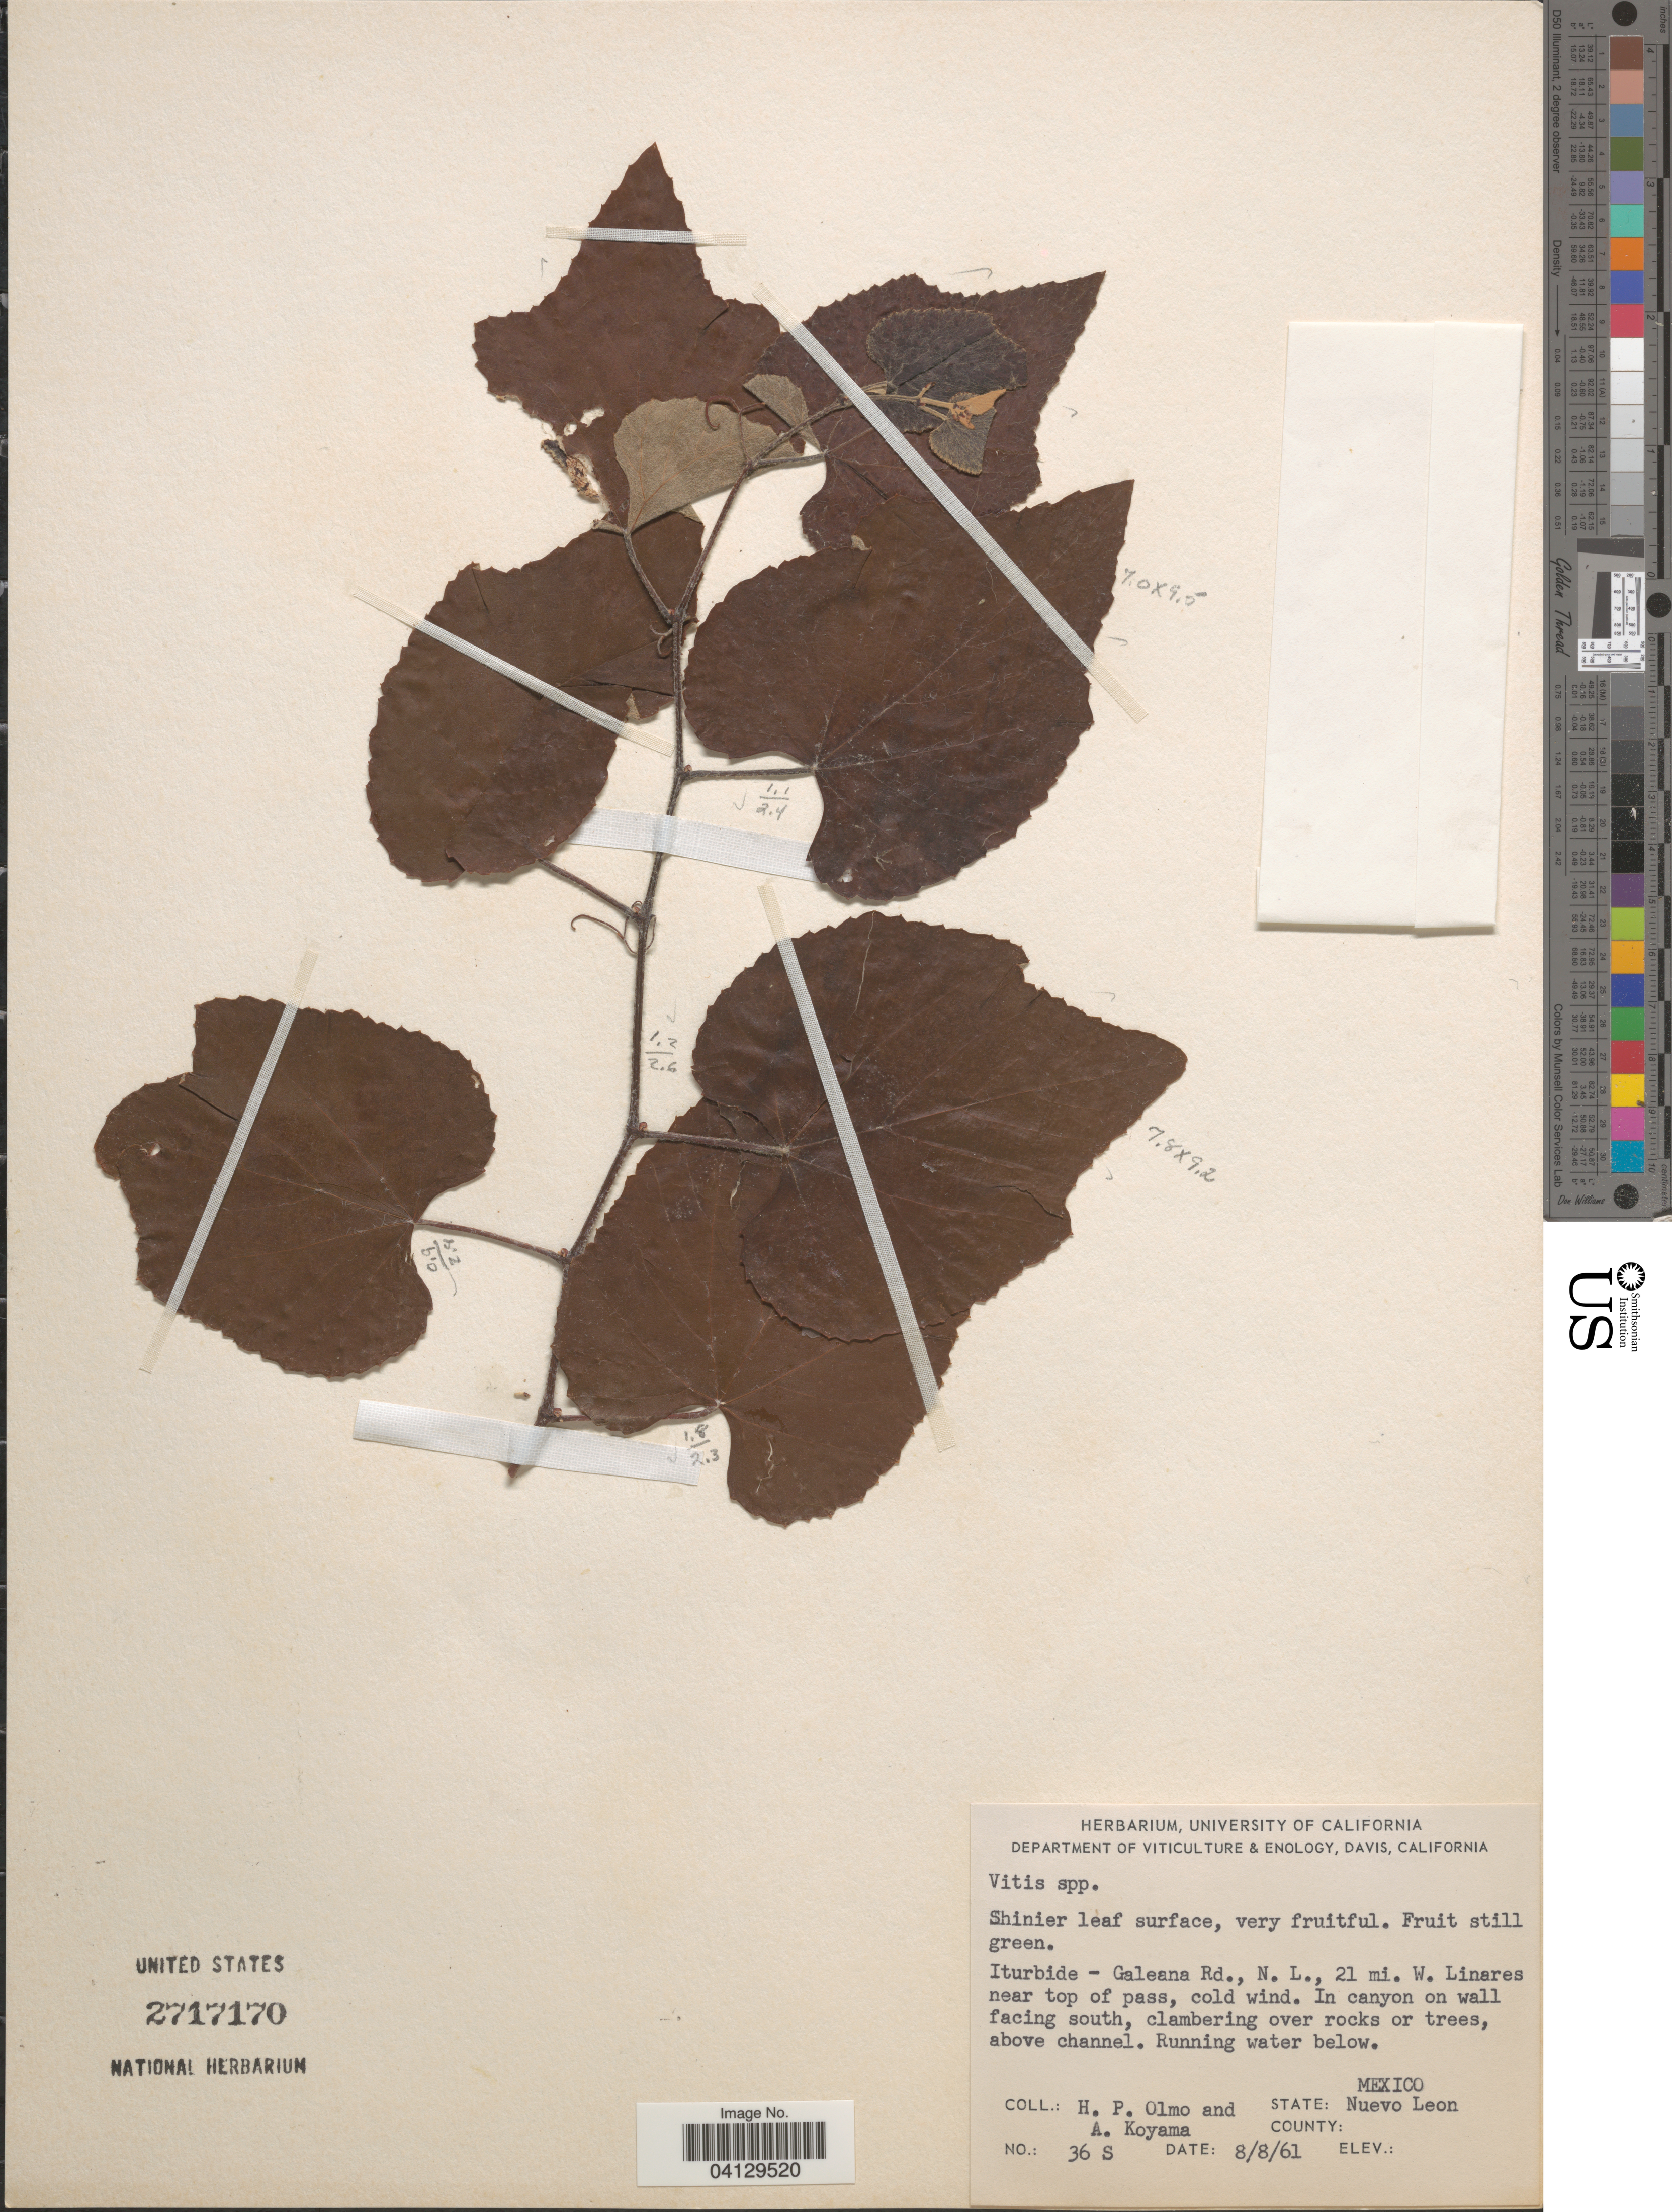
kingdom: Plantae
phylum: Tracheophyta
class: Magnoliopsida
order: Vitales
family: Vitaceae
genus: Vitis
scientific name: Vitis sp.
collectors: H. Olmo & A. Koyama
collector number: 36S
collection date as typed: Transcribed d/m/y: 8/8/61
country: Mexico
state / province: Nuevo León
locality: Iturbide - Galeana Rd., 21 mi. W. Linares, near top of pass, cold wind. In canyon on wall facing south.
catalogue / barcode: US 2717170